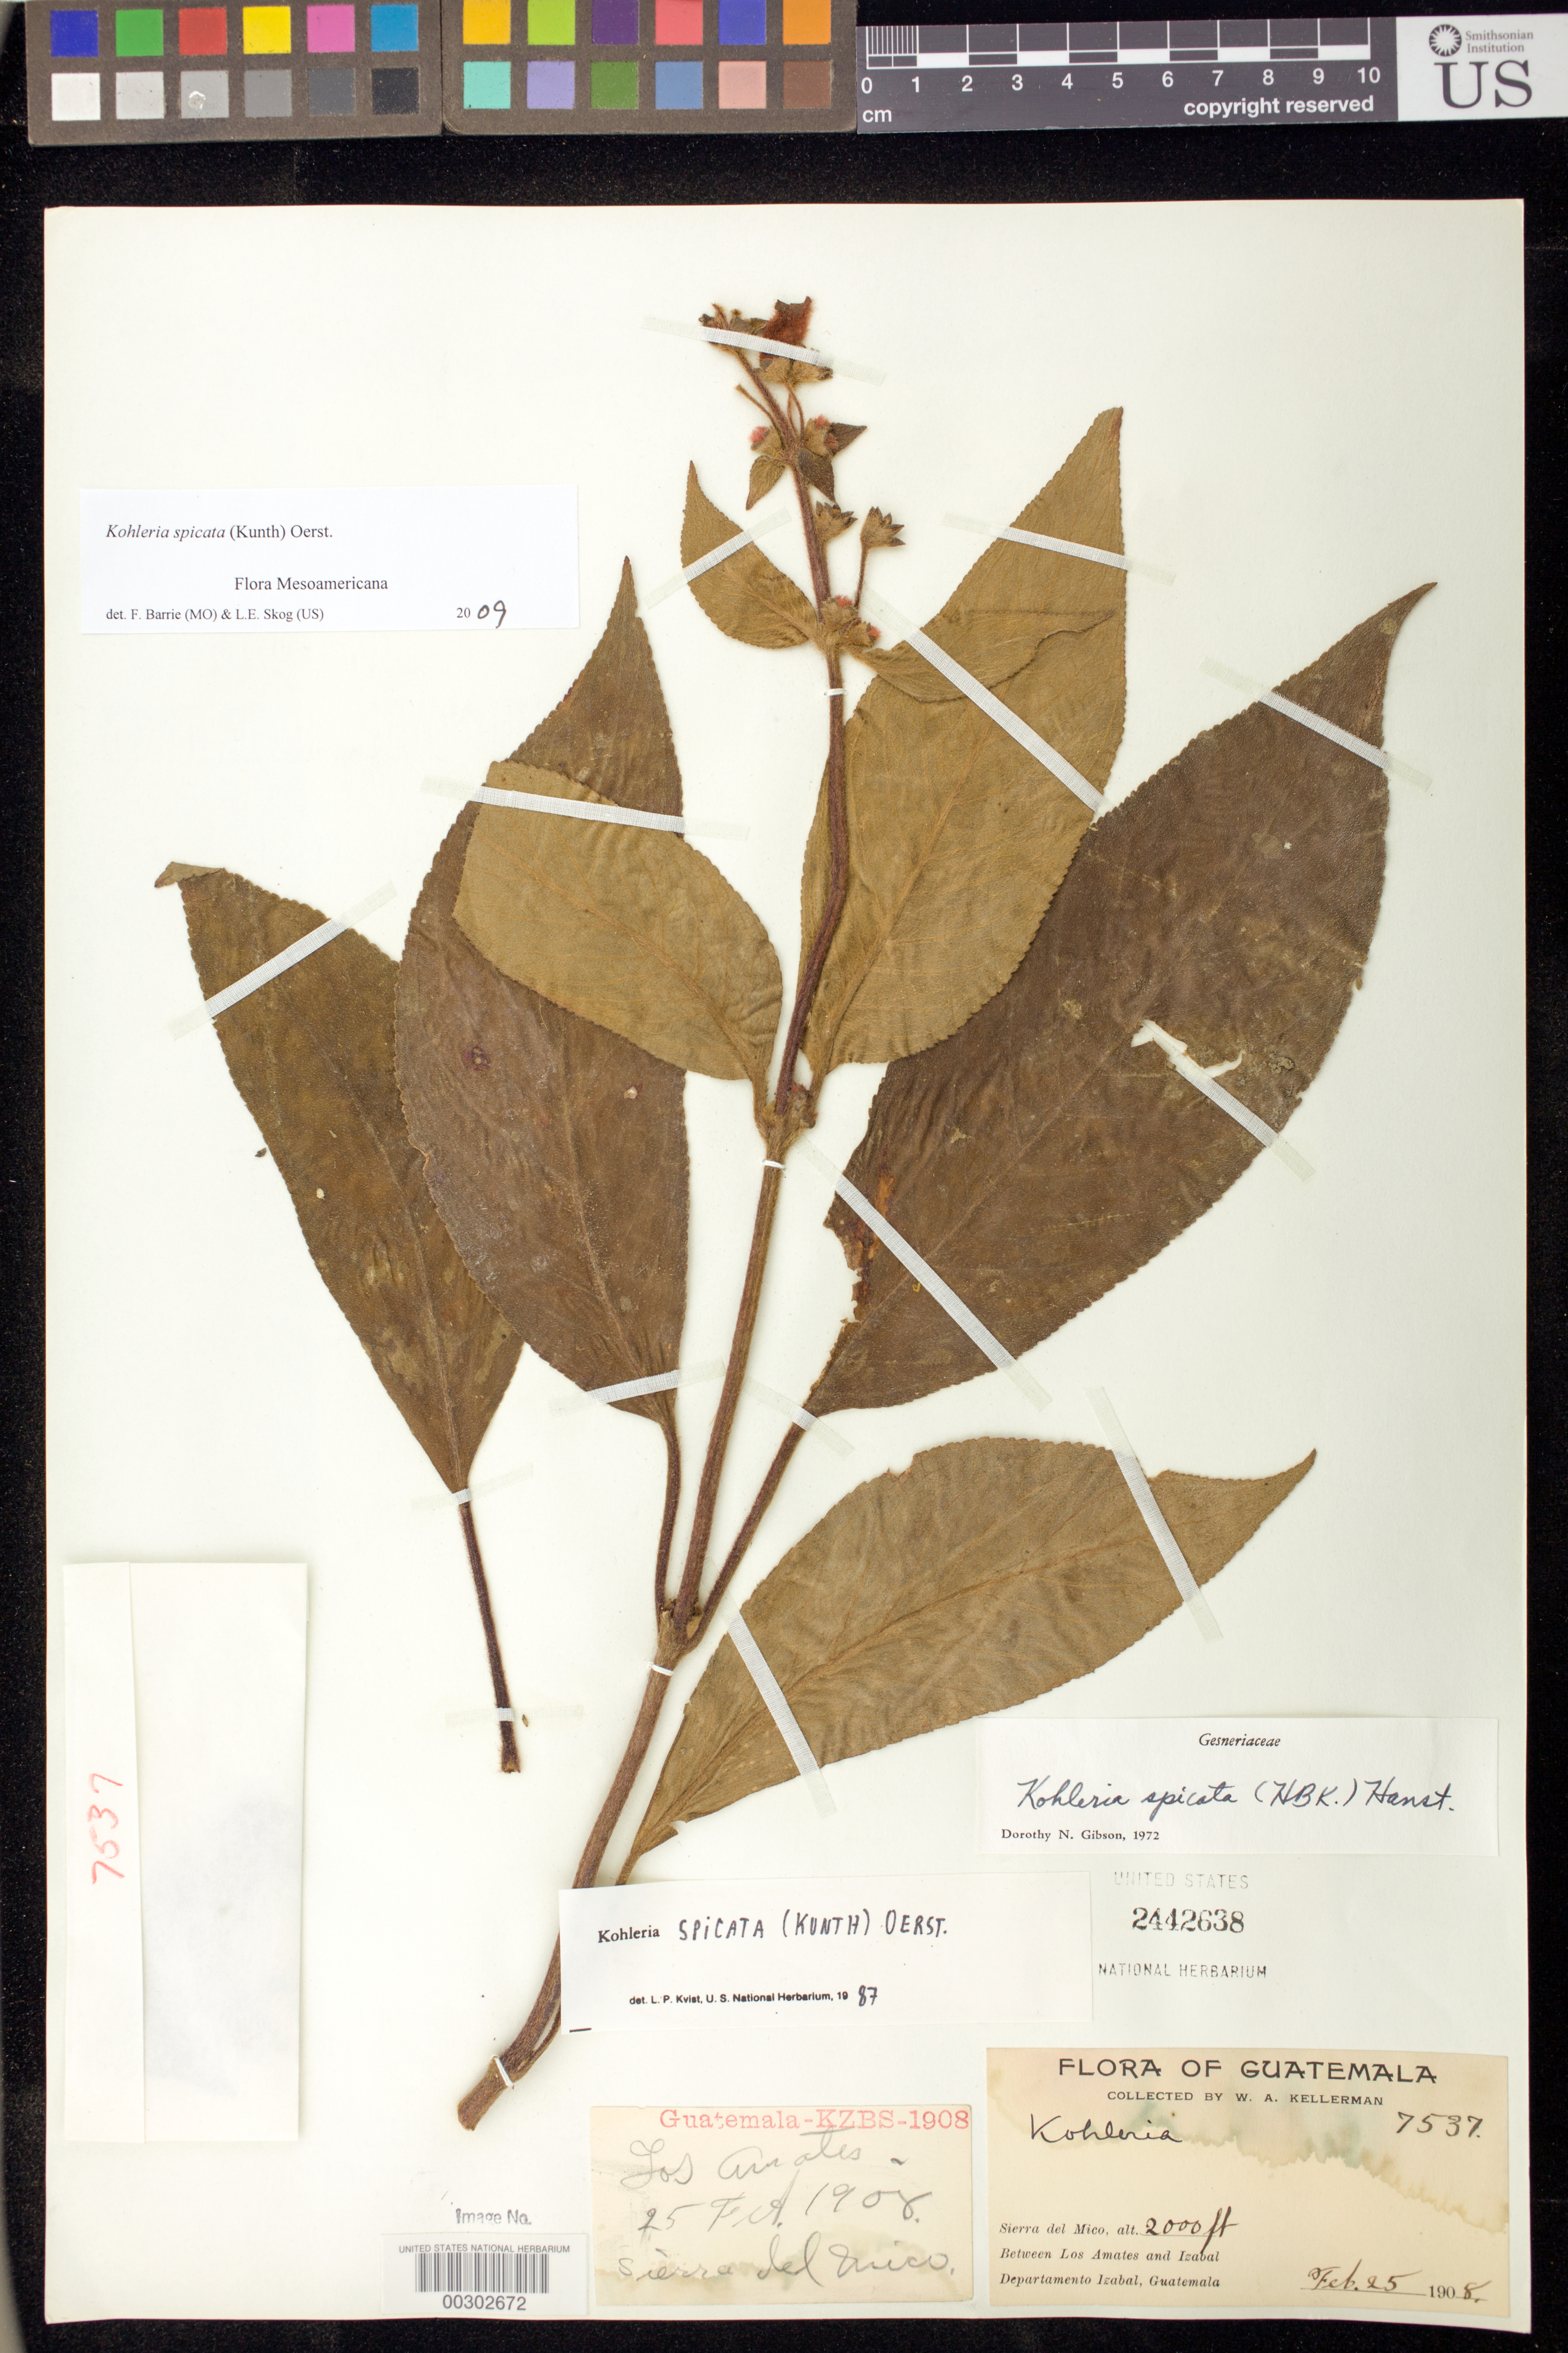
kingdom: Plantae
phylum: Tracheophyta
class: Magnoliopsida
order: Lamiales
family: Gesneriaceae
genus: Kohleria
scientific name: Kohleria spicata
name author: (Kunth) Oerst.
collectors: W. A. Kellerman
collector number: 7537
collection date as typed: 25 Feb 1908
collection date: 1908-02-25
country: Guatemala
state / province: Izabal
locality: Sierra del Mico, between Los Amates and Izabal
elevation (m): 610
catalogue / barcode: US 2442638